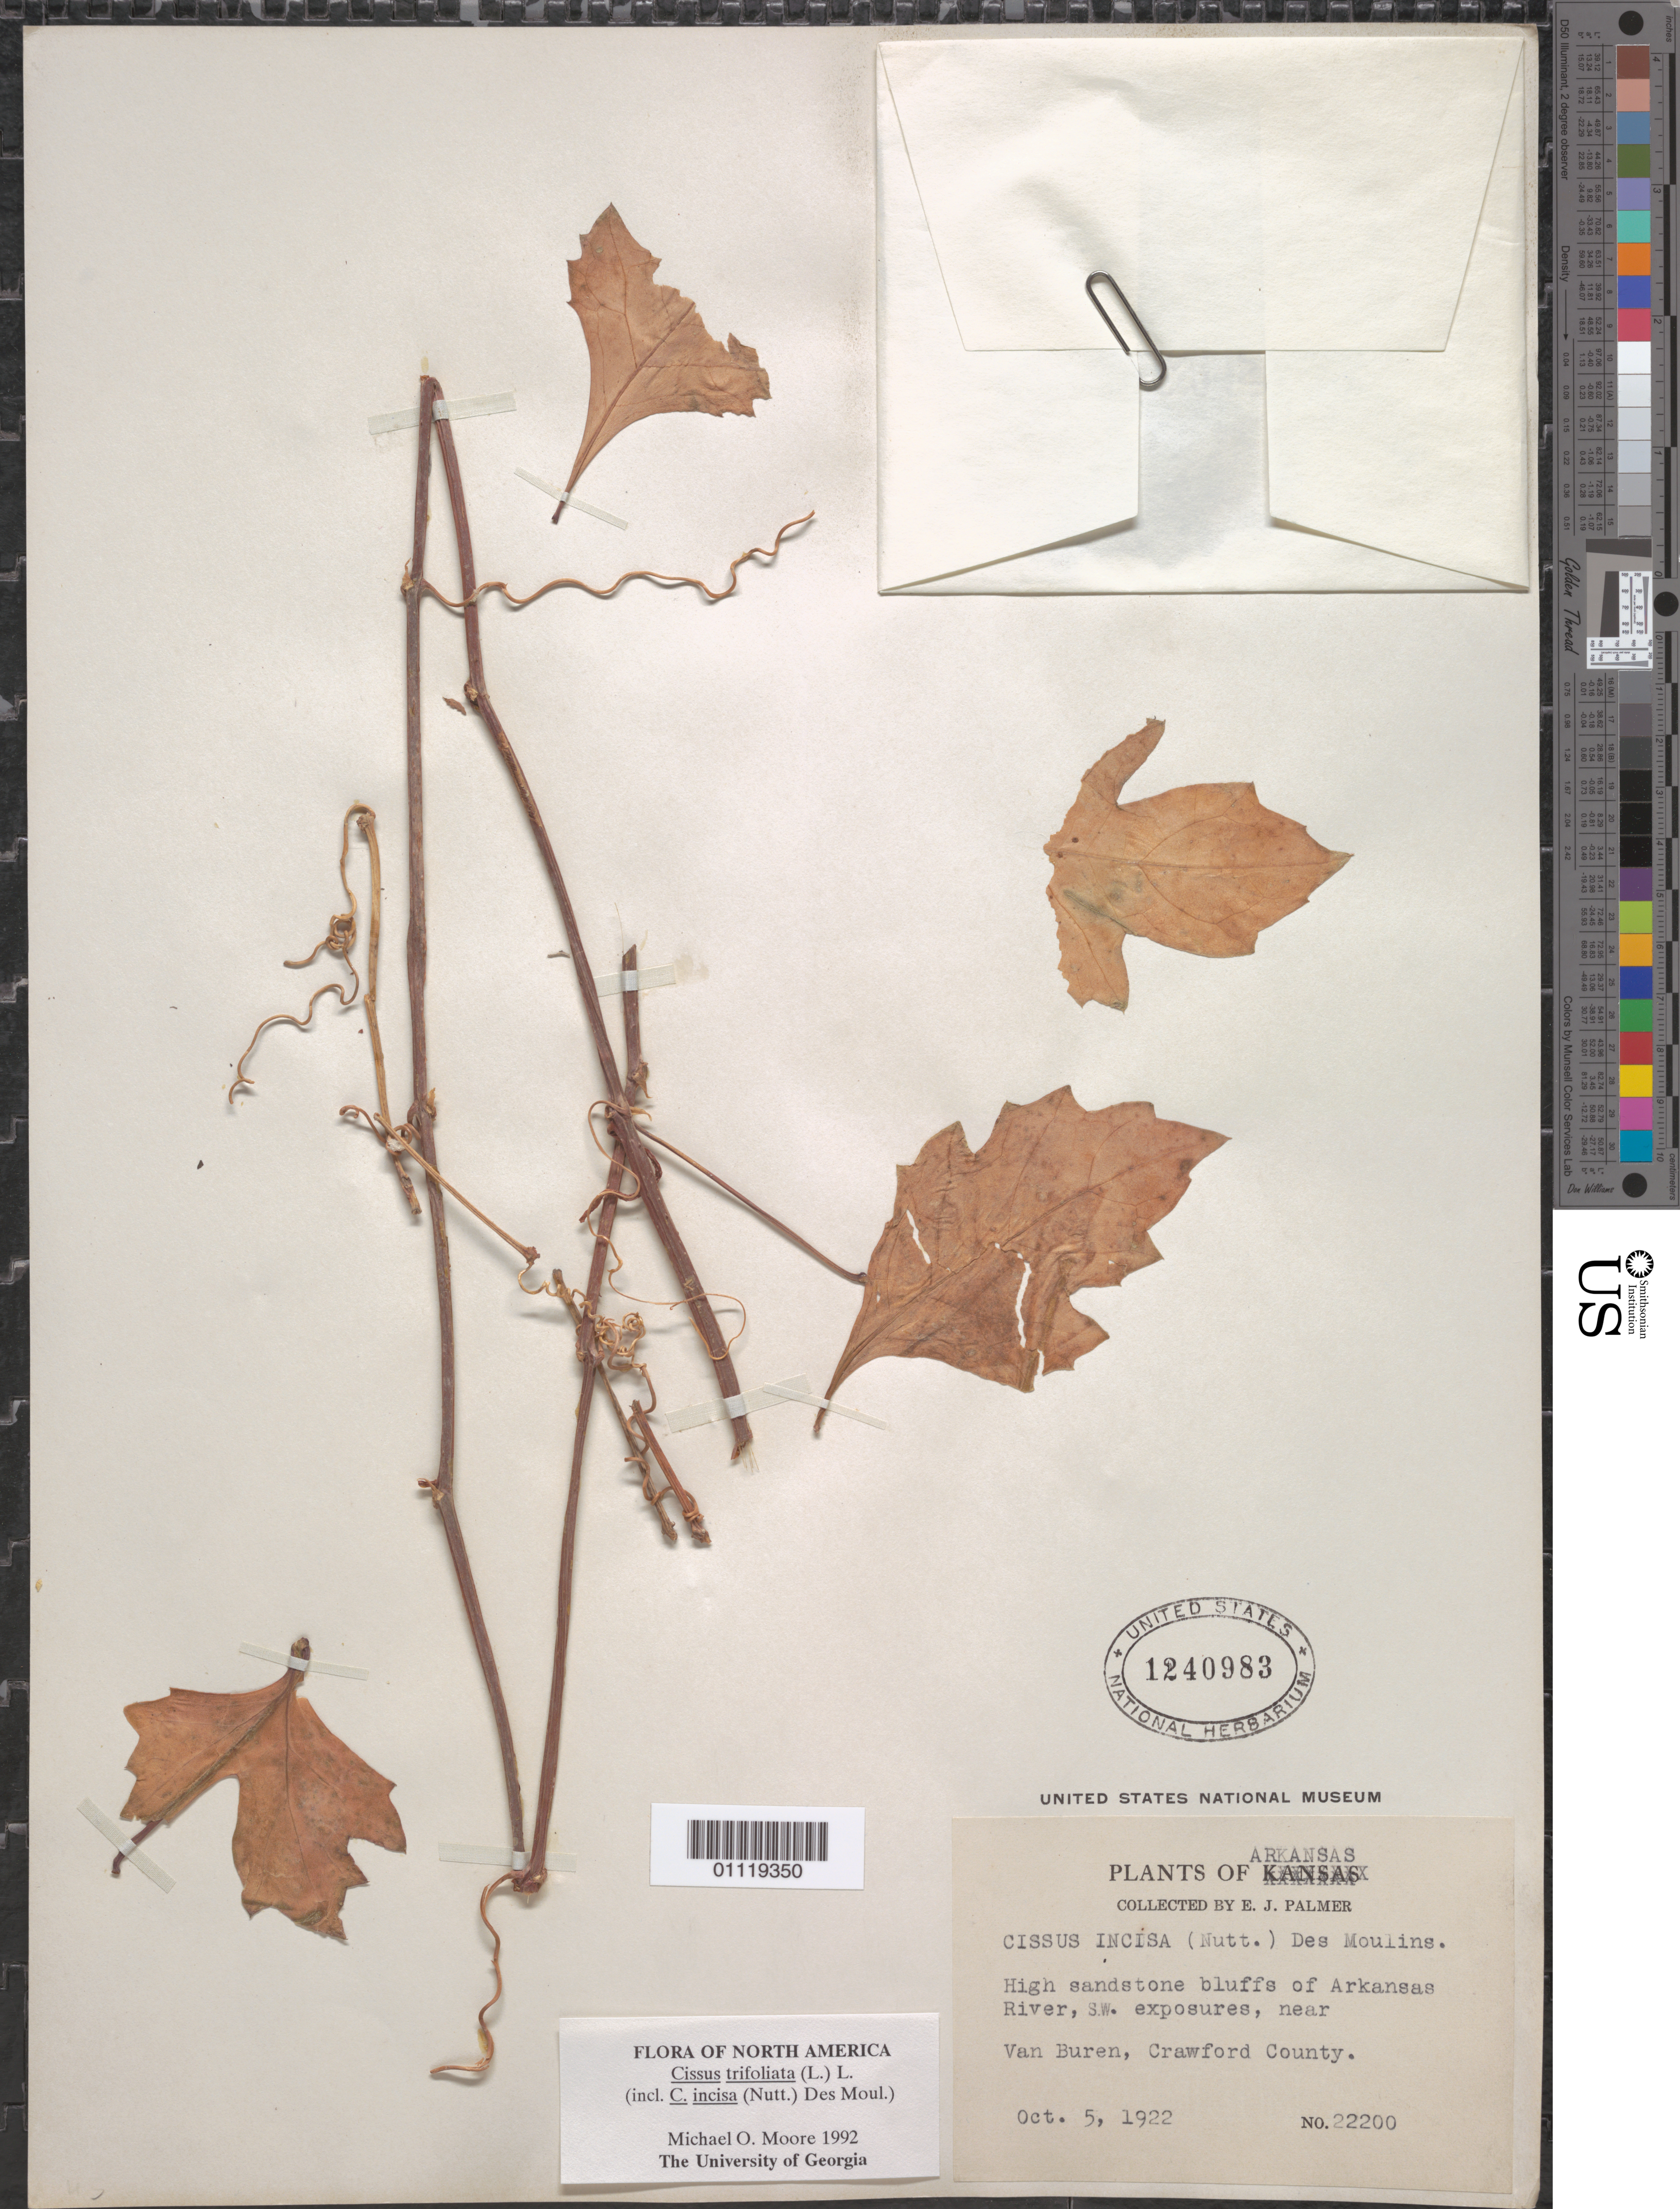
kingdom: Plantae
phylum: Tracheophyta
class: Magnoliopsida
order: Vitales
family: Vitaceae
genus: Cissus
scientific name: Cissus trifoliata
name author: (L.) L.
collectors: E. J. Palmer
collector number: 22200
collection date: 1922-10-05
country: United States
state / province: Arkansas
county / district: Crawford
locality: Arkansas River, SW exposures, near Van Buren.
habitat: High sandstone bluffs of river.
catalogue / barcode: US 1240983